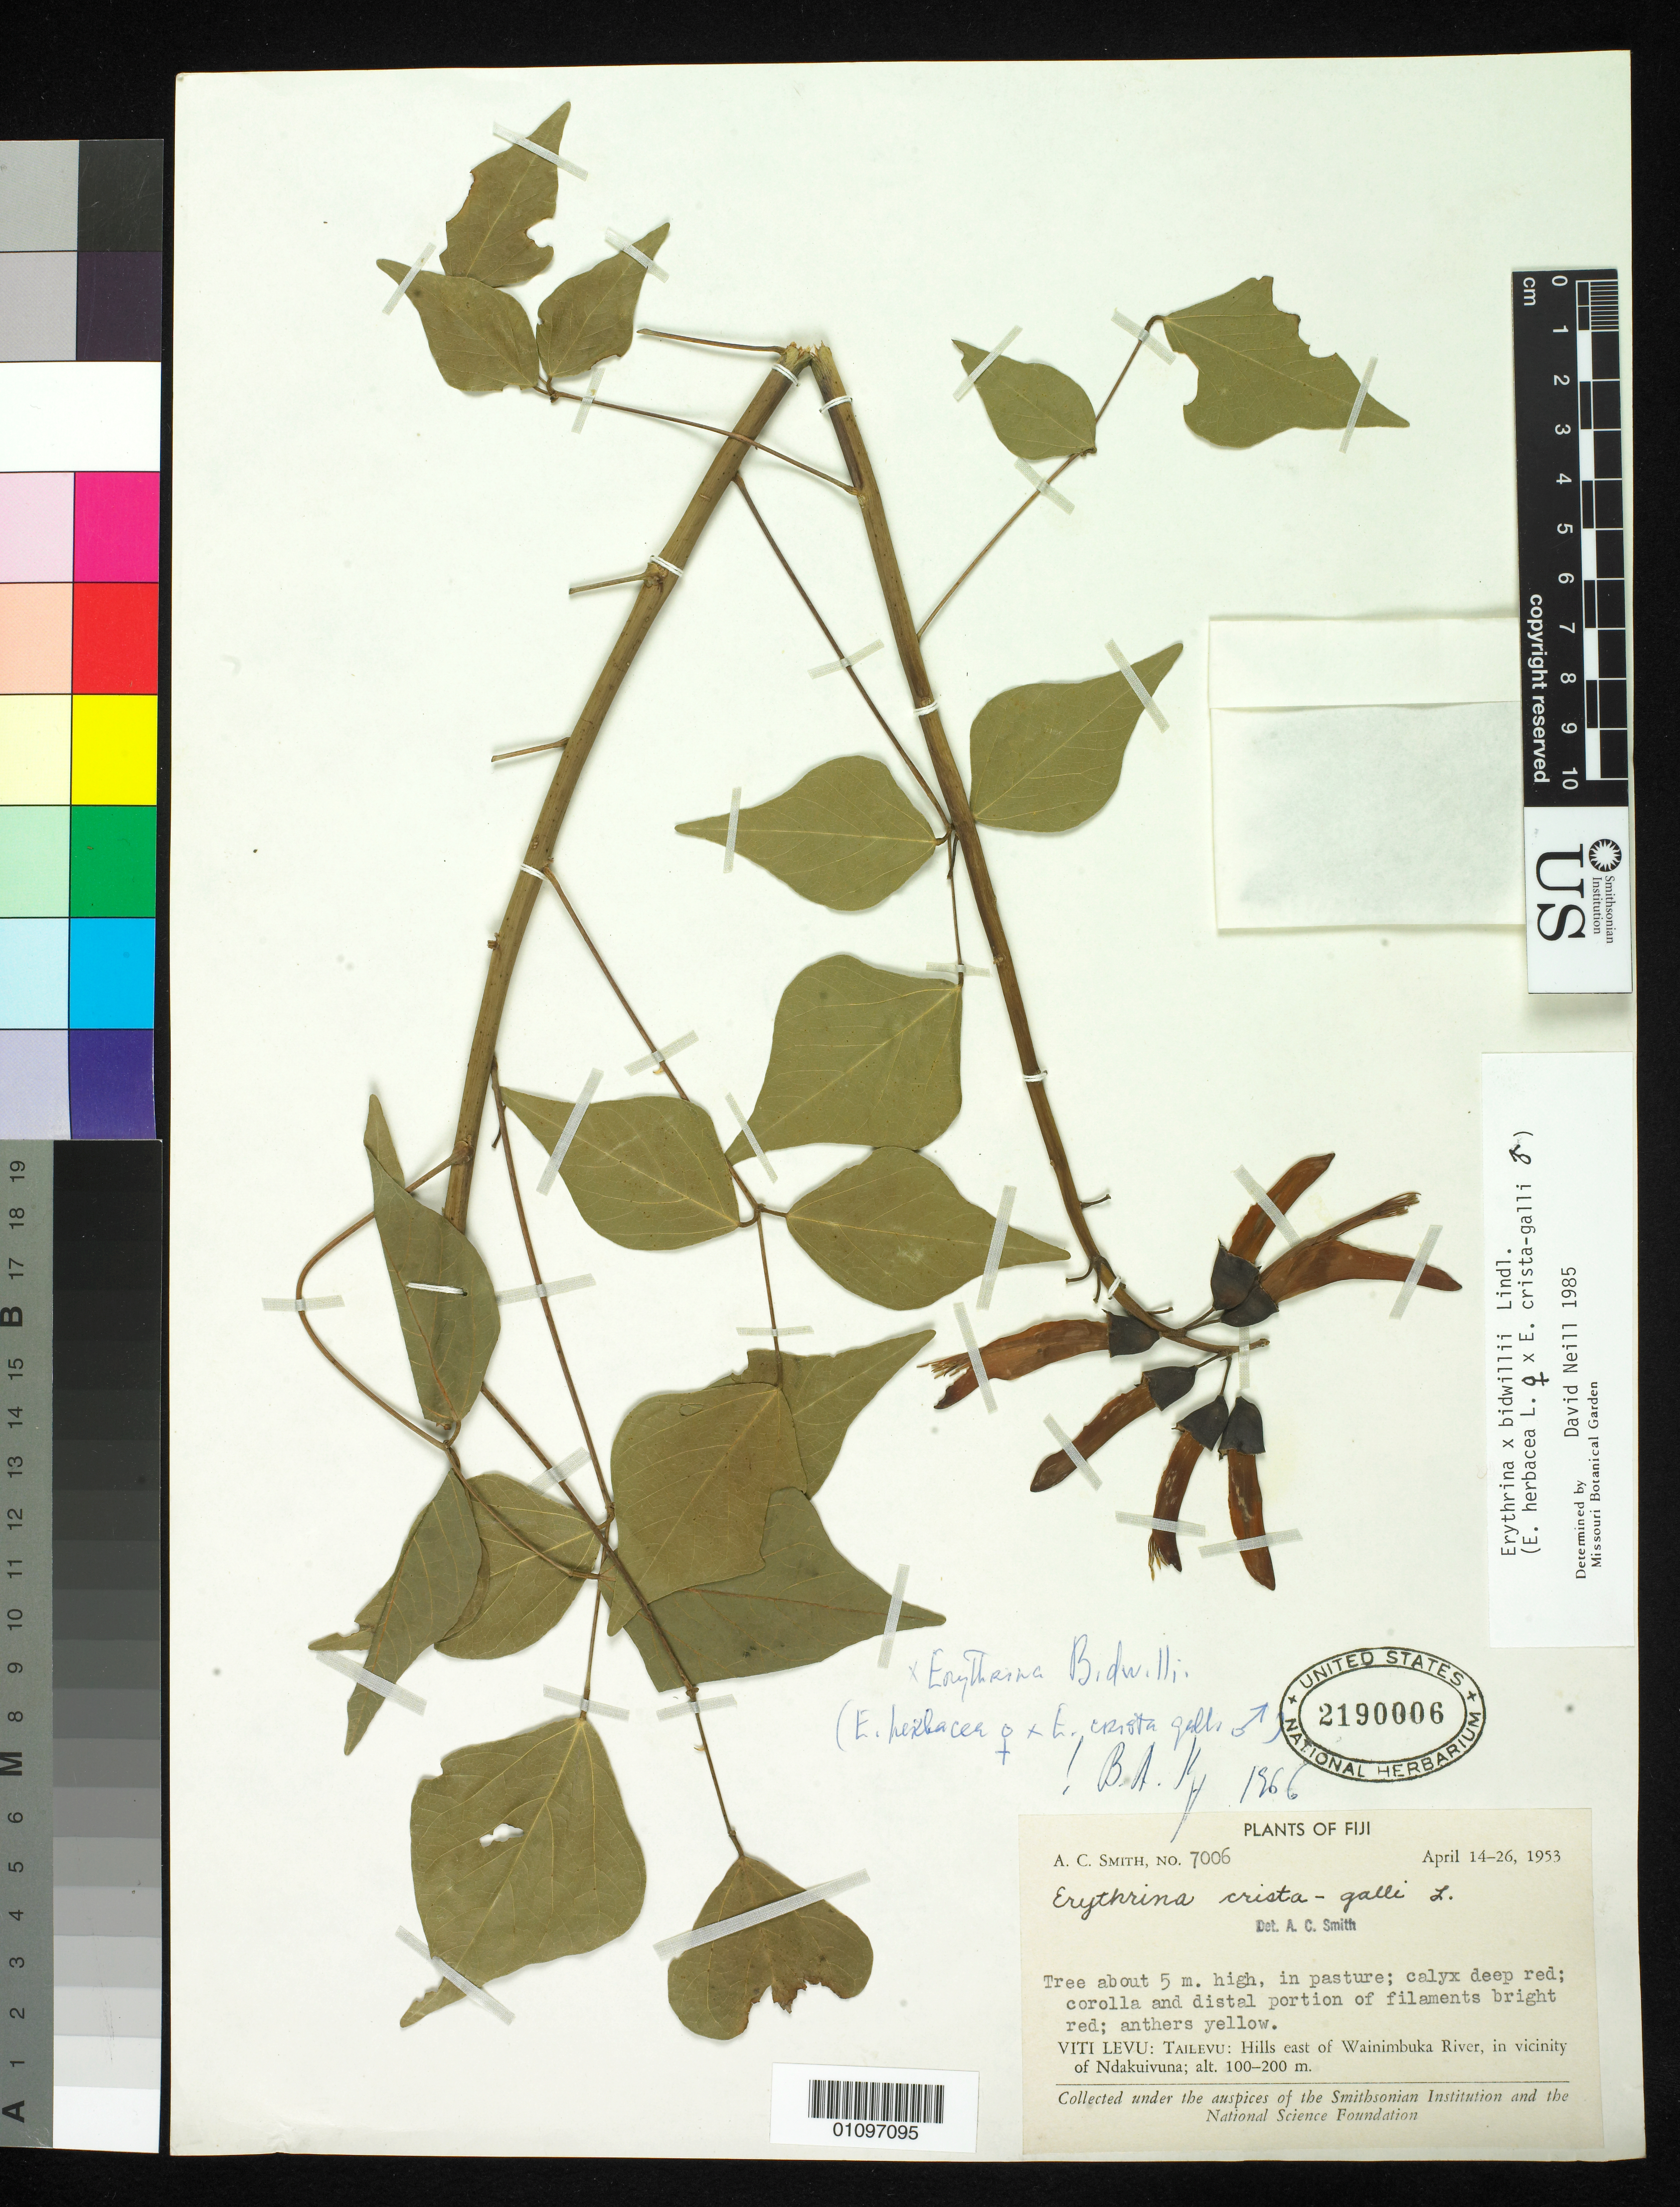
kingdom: Plantae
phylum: Tracheophyta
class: Magnoliopsida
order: Fabales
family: Fabaceae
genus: Erythrina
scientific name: Erythrina crista-galli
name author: L.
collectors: A. C. Smith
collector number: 7006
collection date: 1953-04-14/1953-04-26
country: Fiji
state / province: Tailevu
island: Viti Levu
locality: Hills east of Wainimbuka River, in vicinity of Ndakuivuna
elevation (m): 100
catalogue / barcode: US 2190006